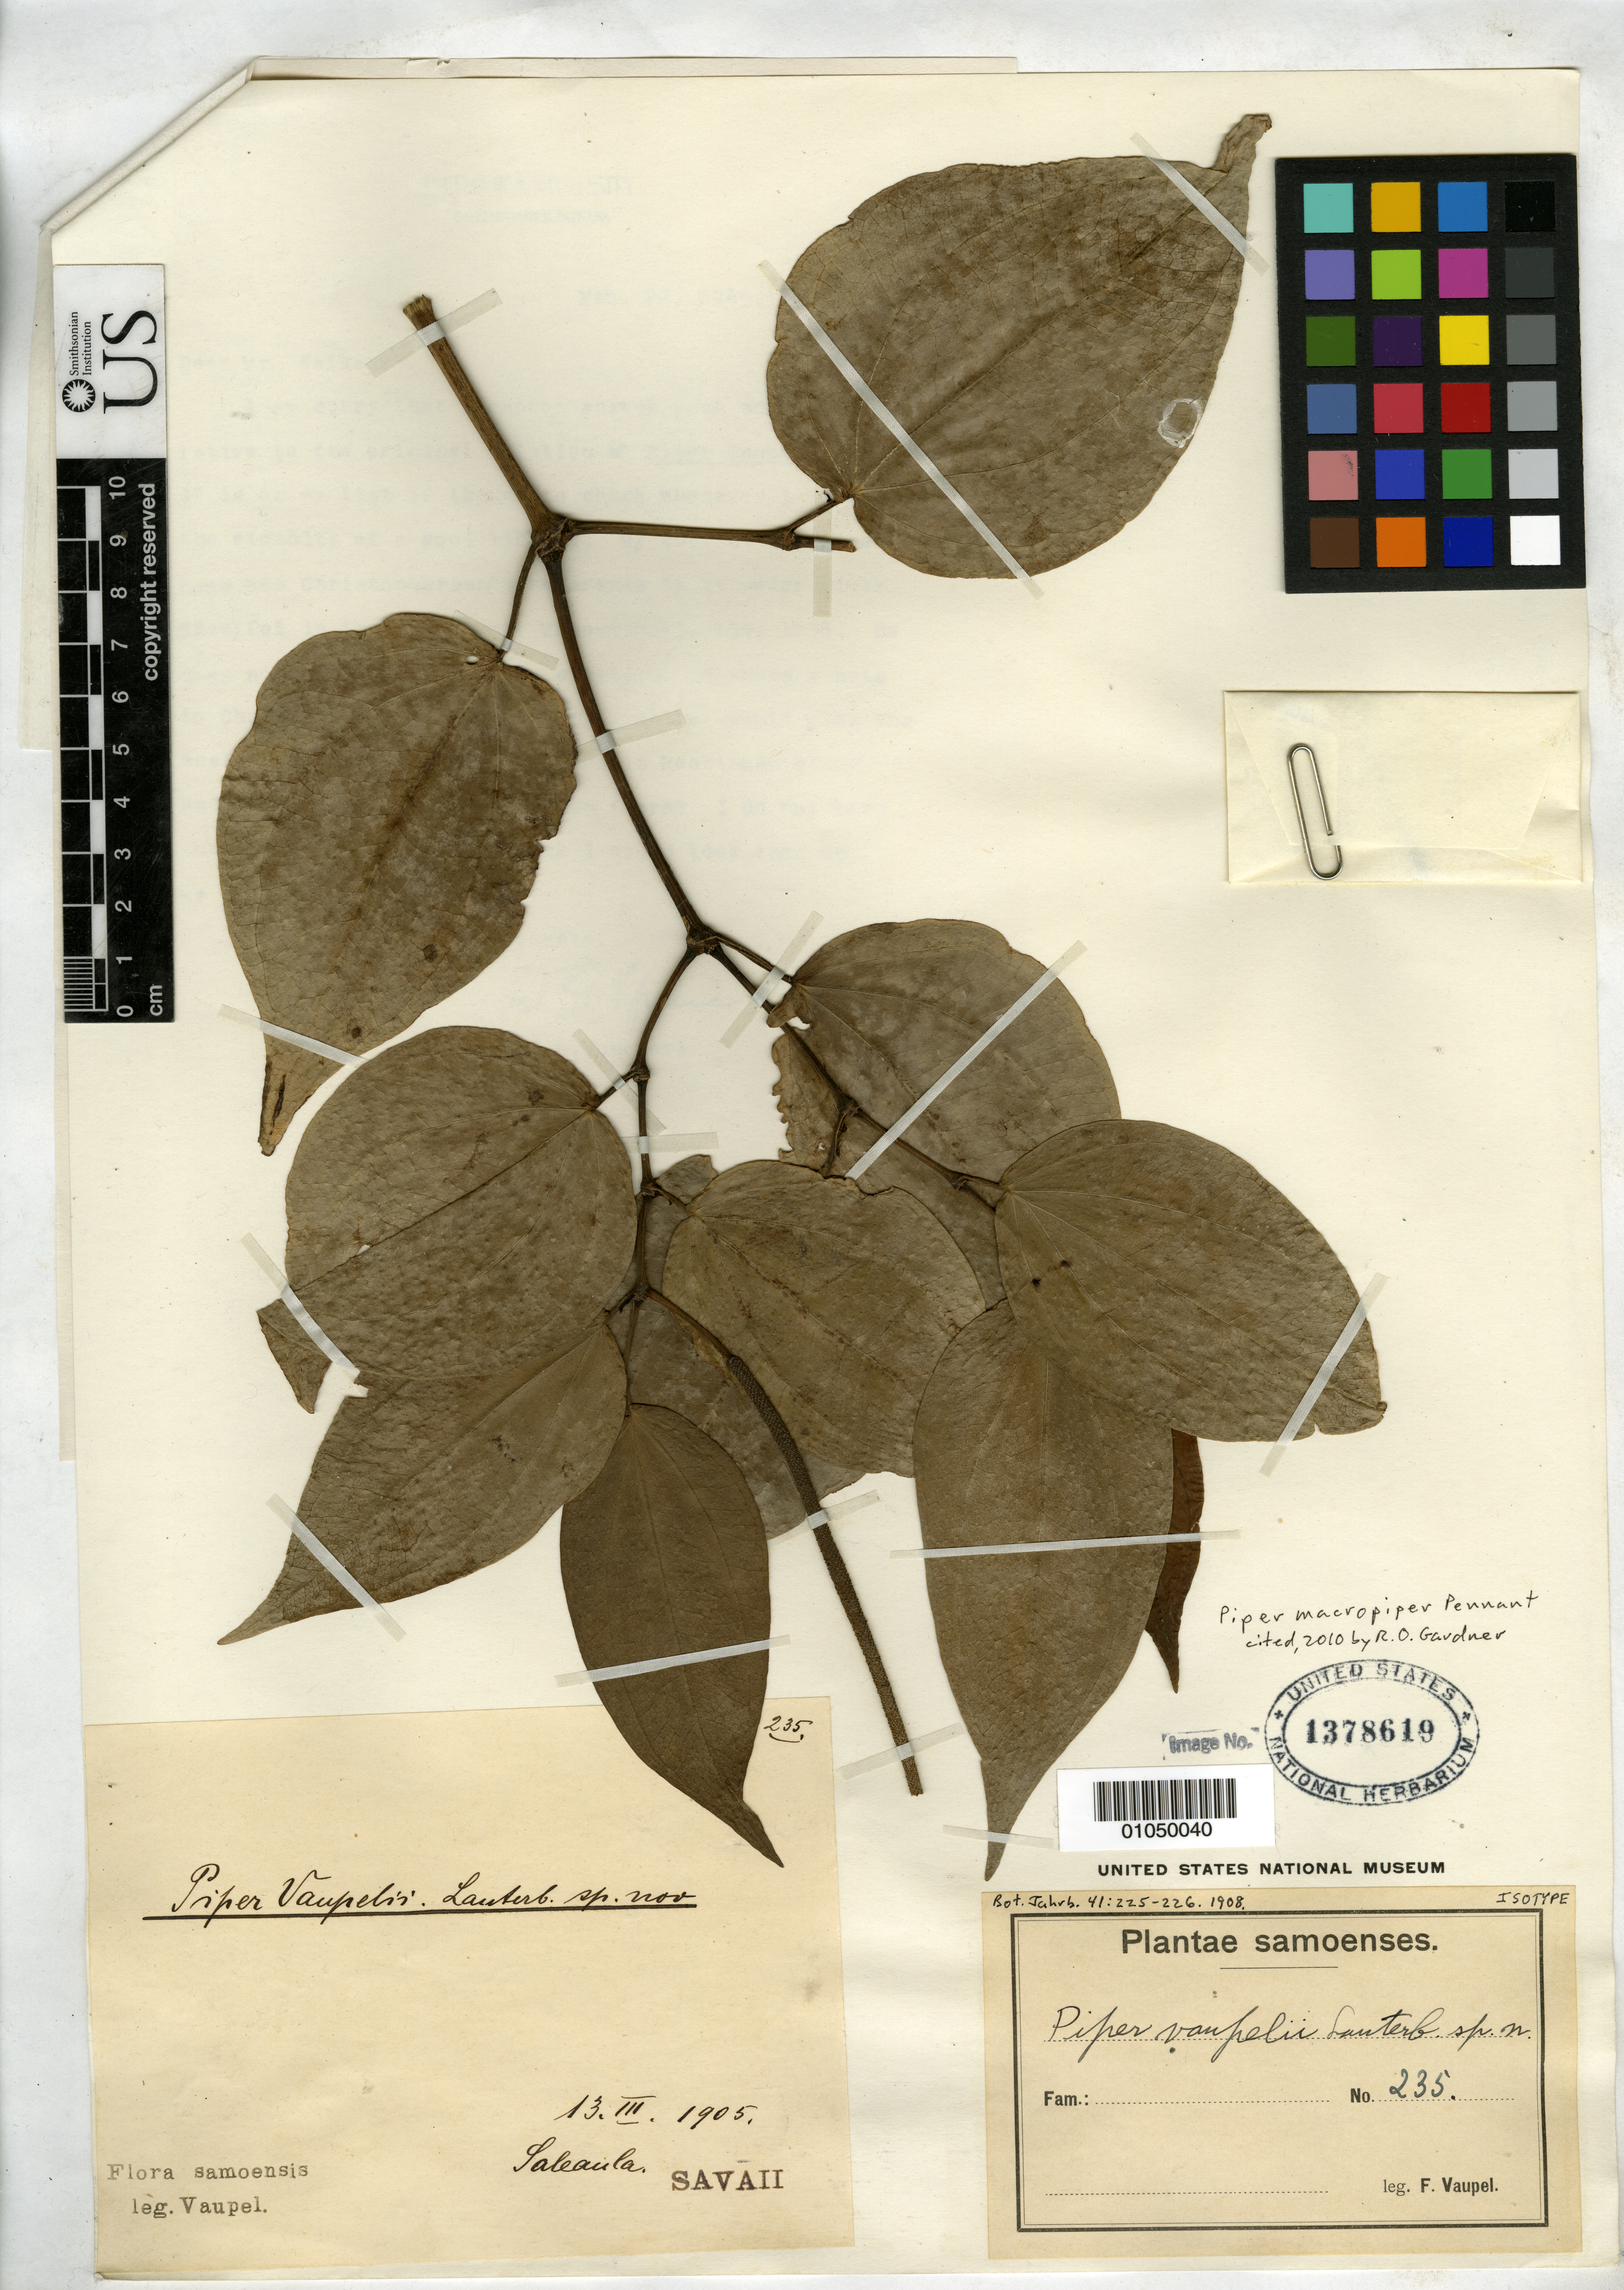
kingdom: Plantae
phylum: Tracheophyta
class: Magnoliopsida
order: Piperales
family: Piperaceae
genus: Piper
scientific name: Piper vaupelii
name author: Lauterb.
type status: Isotype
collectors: F. Vaupel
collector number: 235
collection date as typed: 13 Mar 1905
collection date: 1905-03-13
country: Samoa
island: Savai'i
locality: Saleaula, Savaii.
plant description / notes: Currently accepted name as cited by R.O. Gardner (2010).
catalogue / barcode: US 1378619